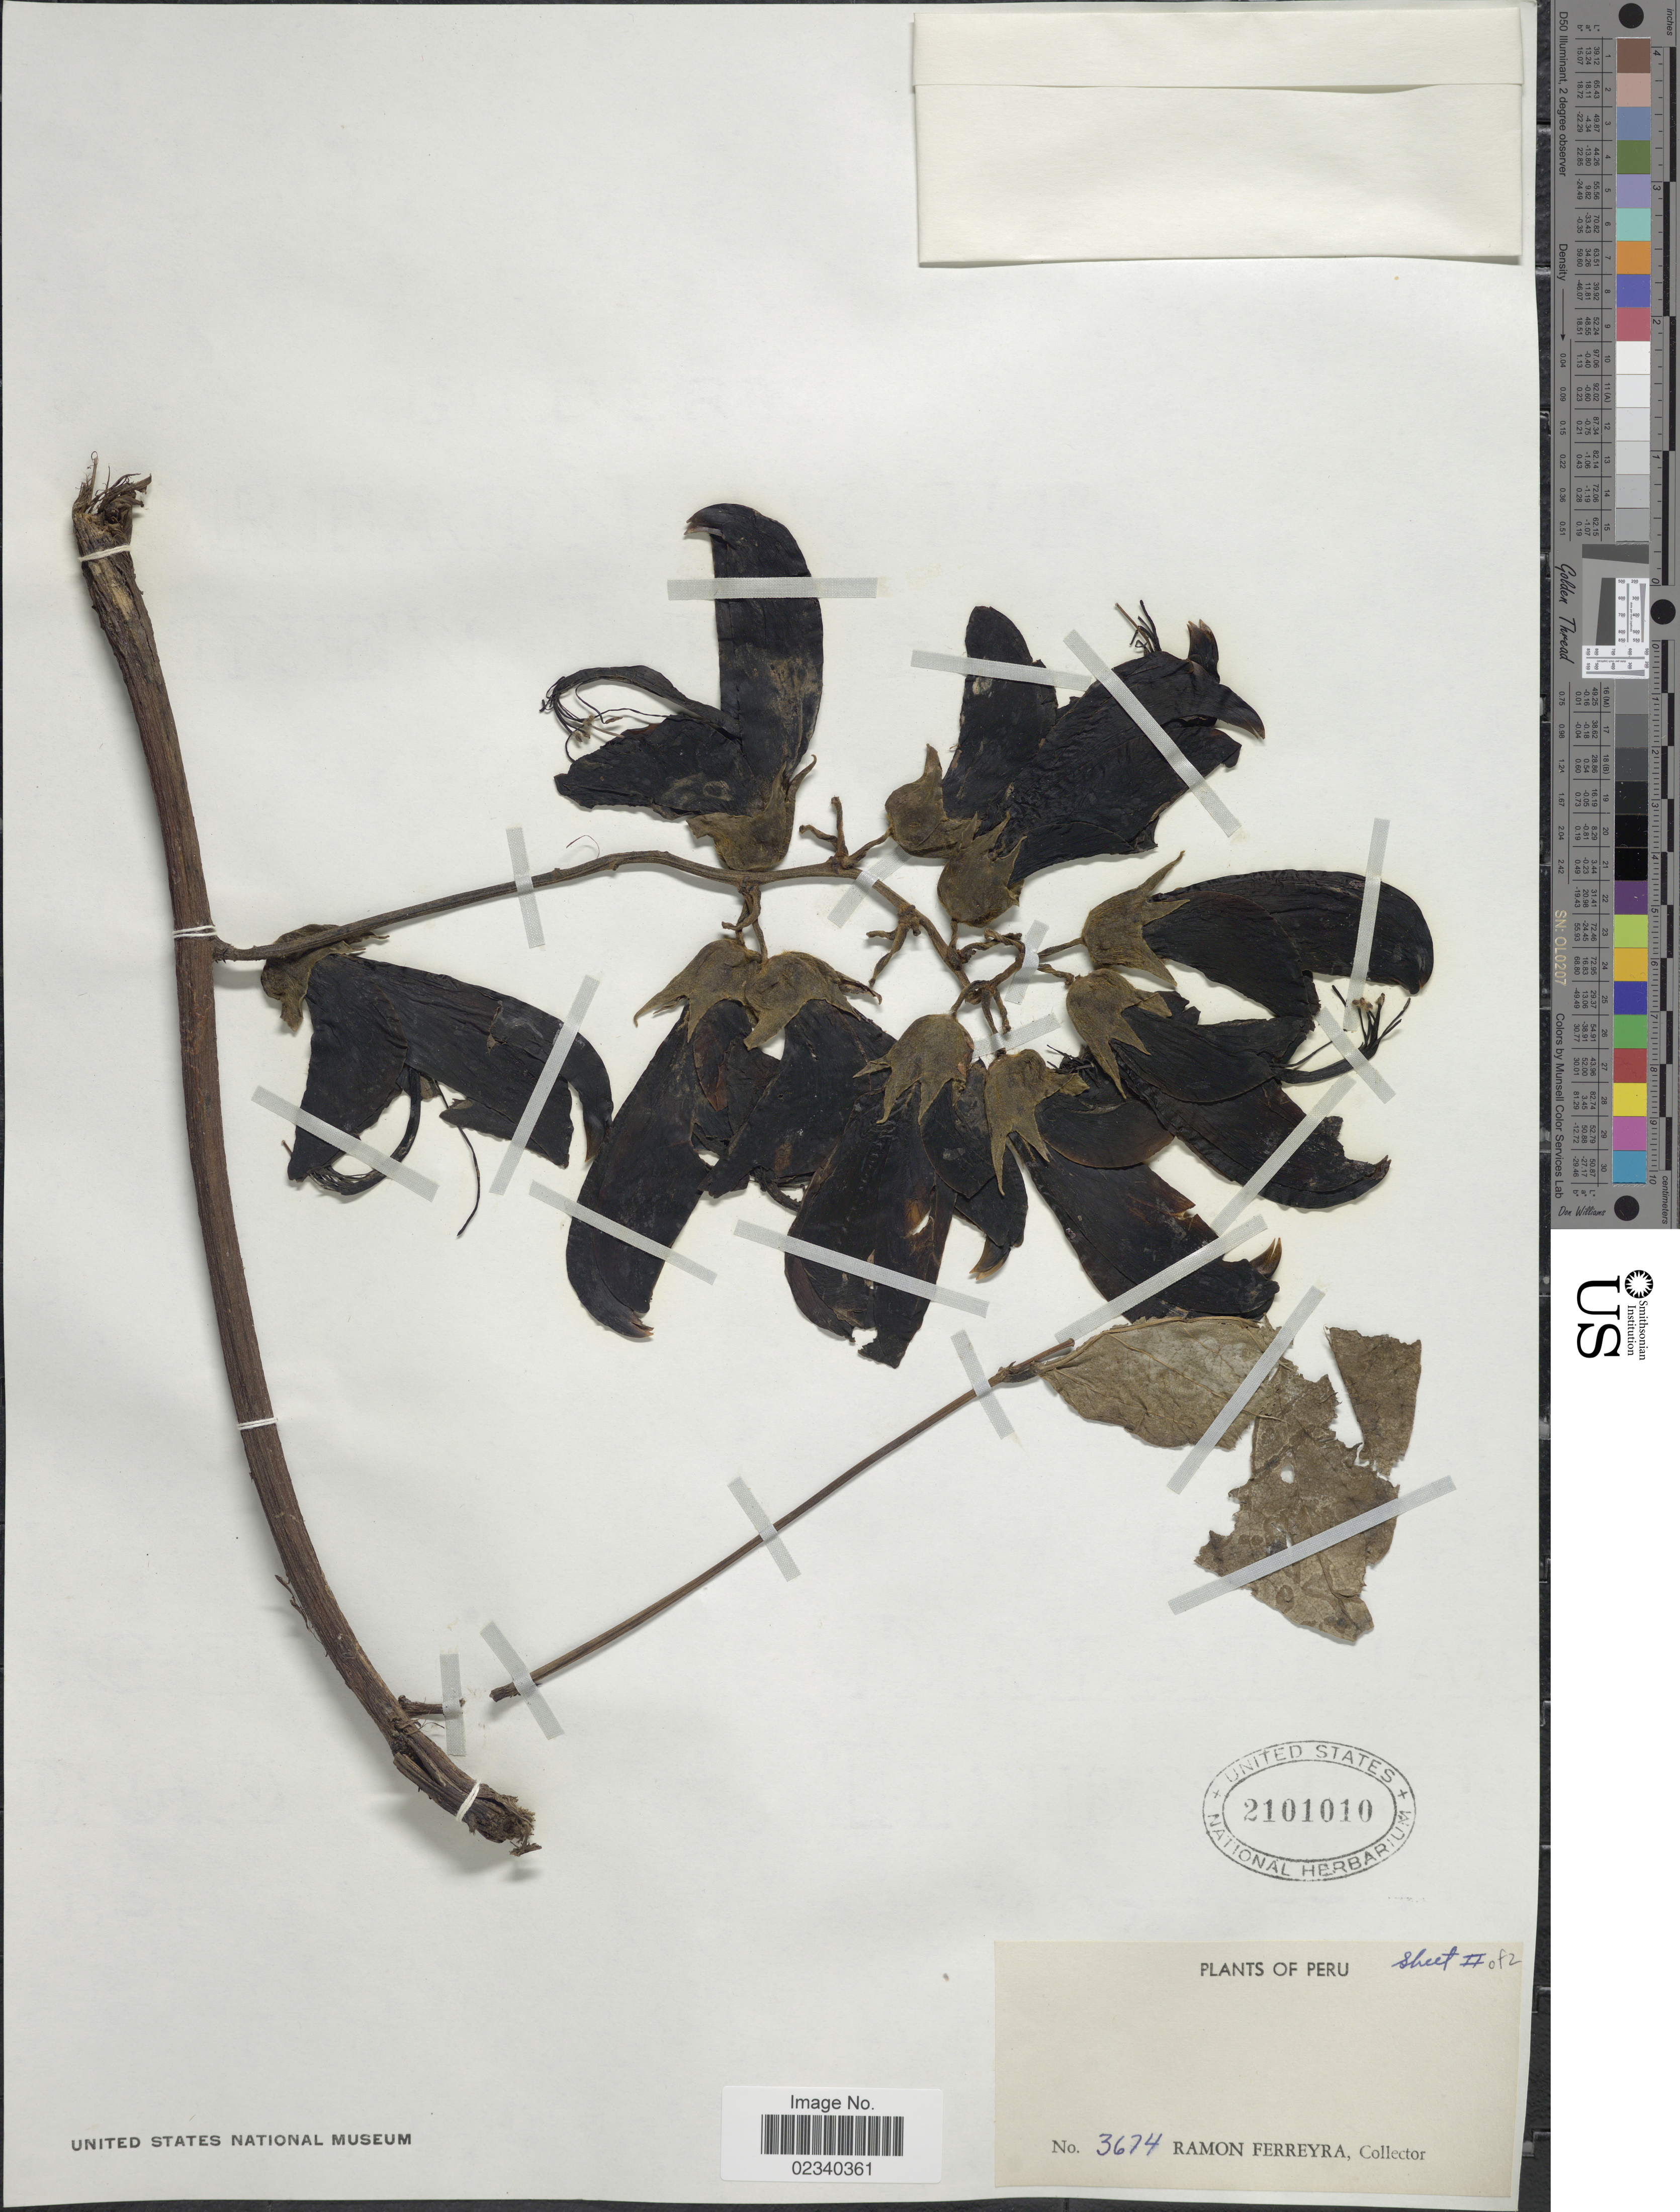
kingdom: Plantae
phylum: Tracheophyta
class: Magnoliopsida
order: Fabales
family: Fabaceae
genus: Mucuna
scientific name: Mucuna rostrata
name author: Benth.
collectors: R. A. Ferreyra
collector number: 3674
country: Peru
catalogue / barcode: US 2101010